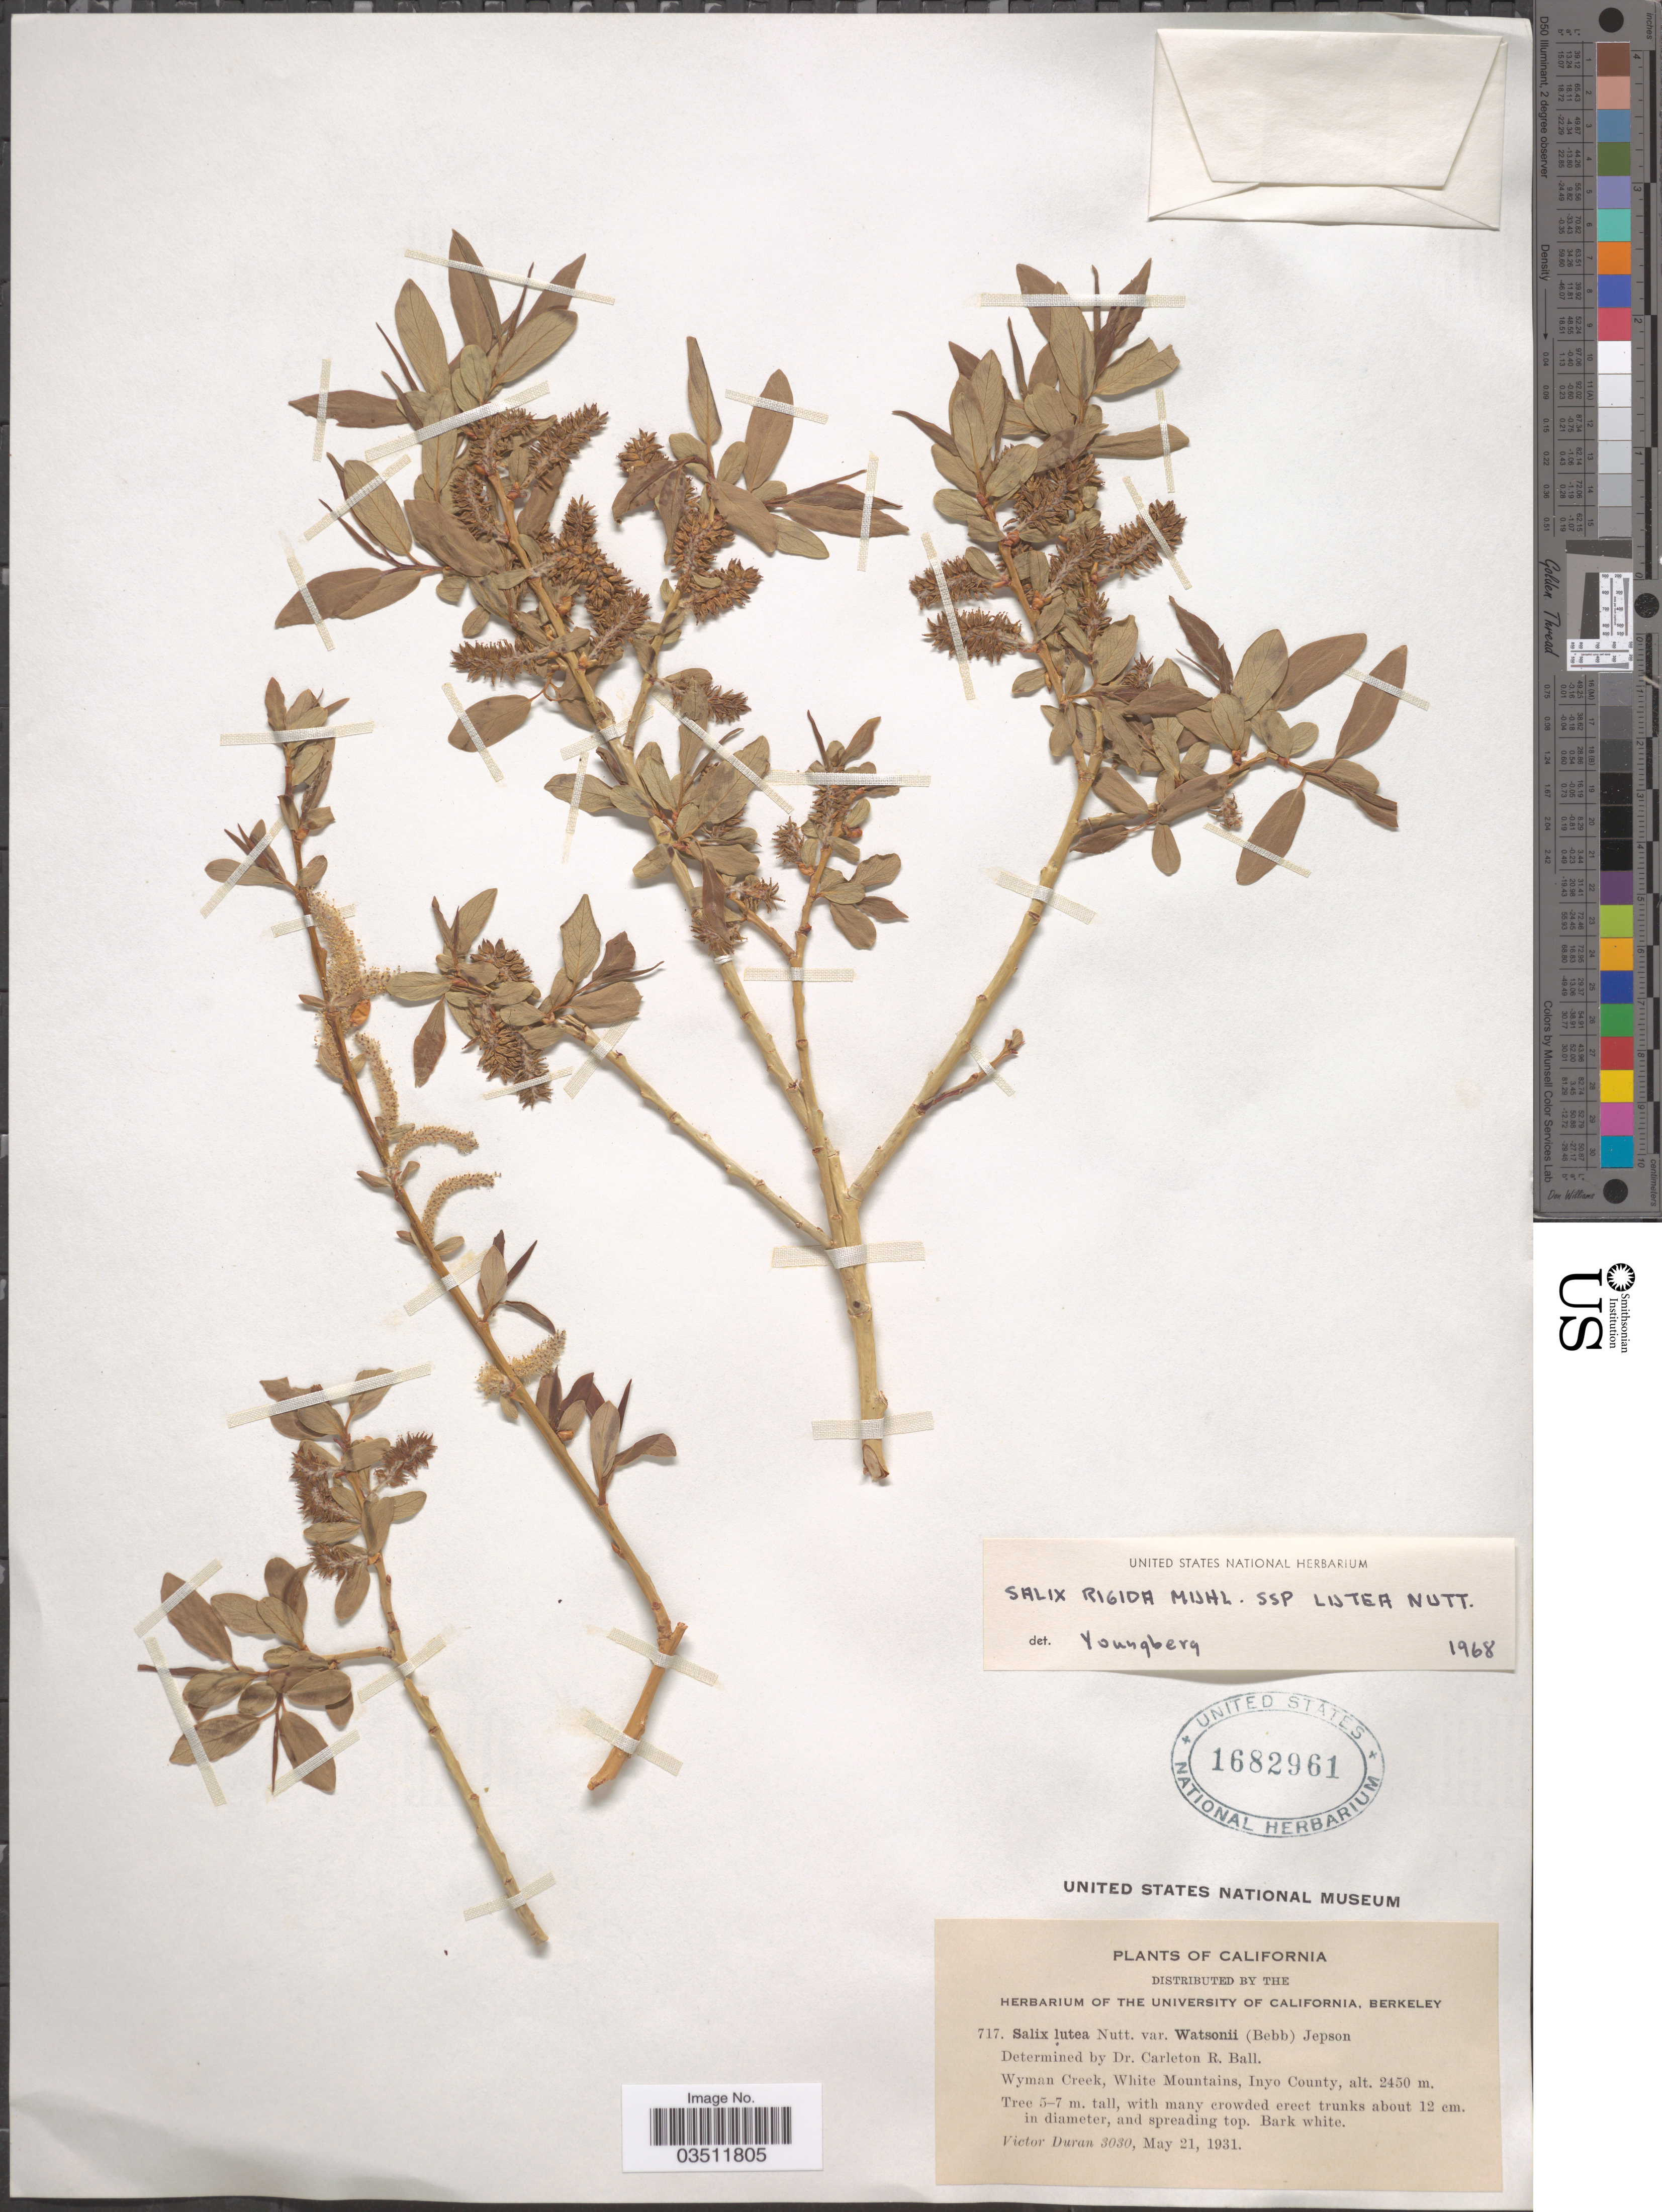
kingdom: Plantae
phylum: Tracheophyta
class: Magnoliopsida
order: Malpighiales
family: Salicaceae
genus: Salix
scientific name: Salix lutea var. watsonii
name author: (Bebb) Jeps.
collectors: V. Duran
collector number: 717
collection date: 1931-05-21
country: United States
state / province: California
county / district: Inyo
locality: Wyman Creek, White Mountains, Inyo County.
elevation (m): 2450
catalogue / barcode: US 1682961